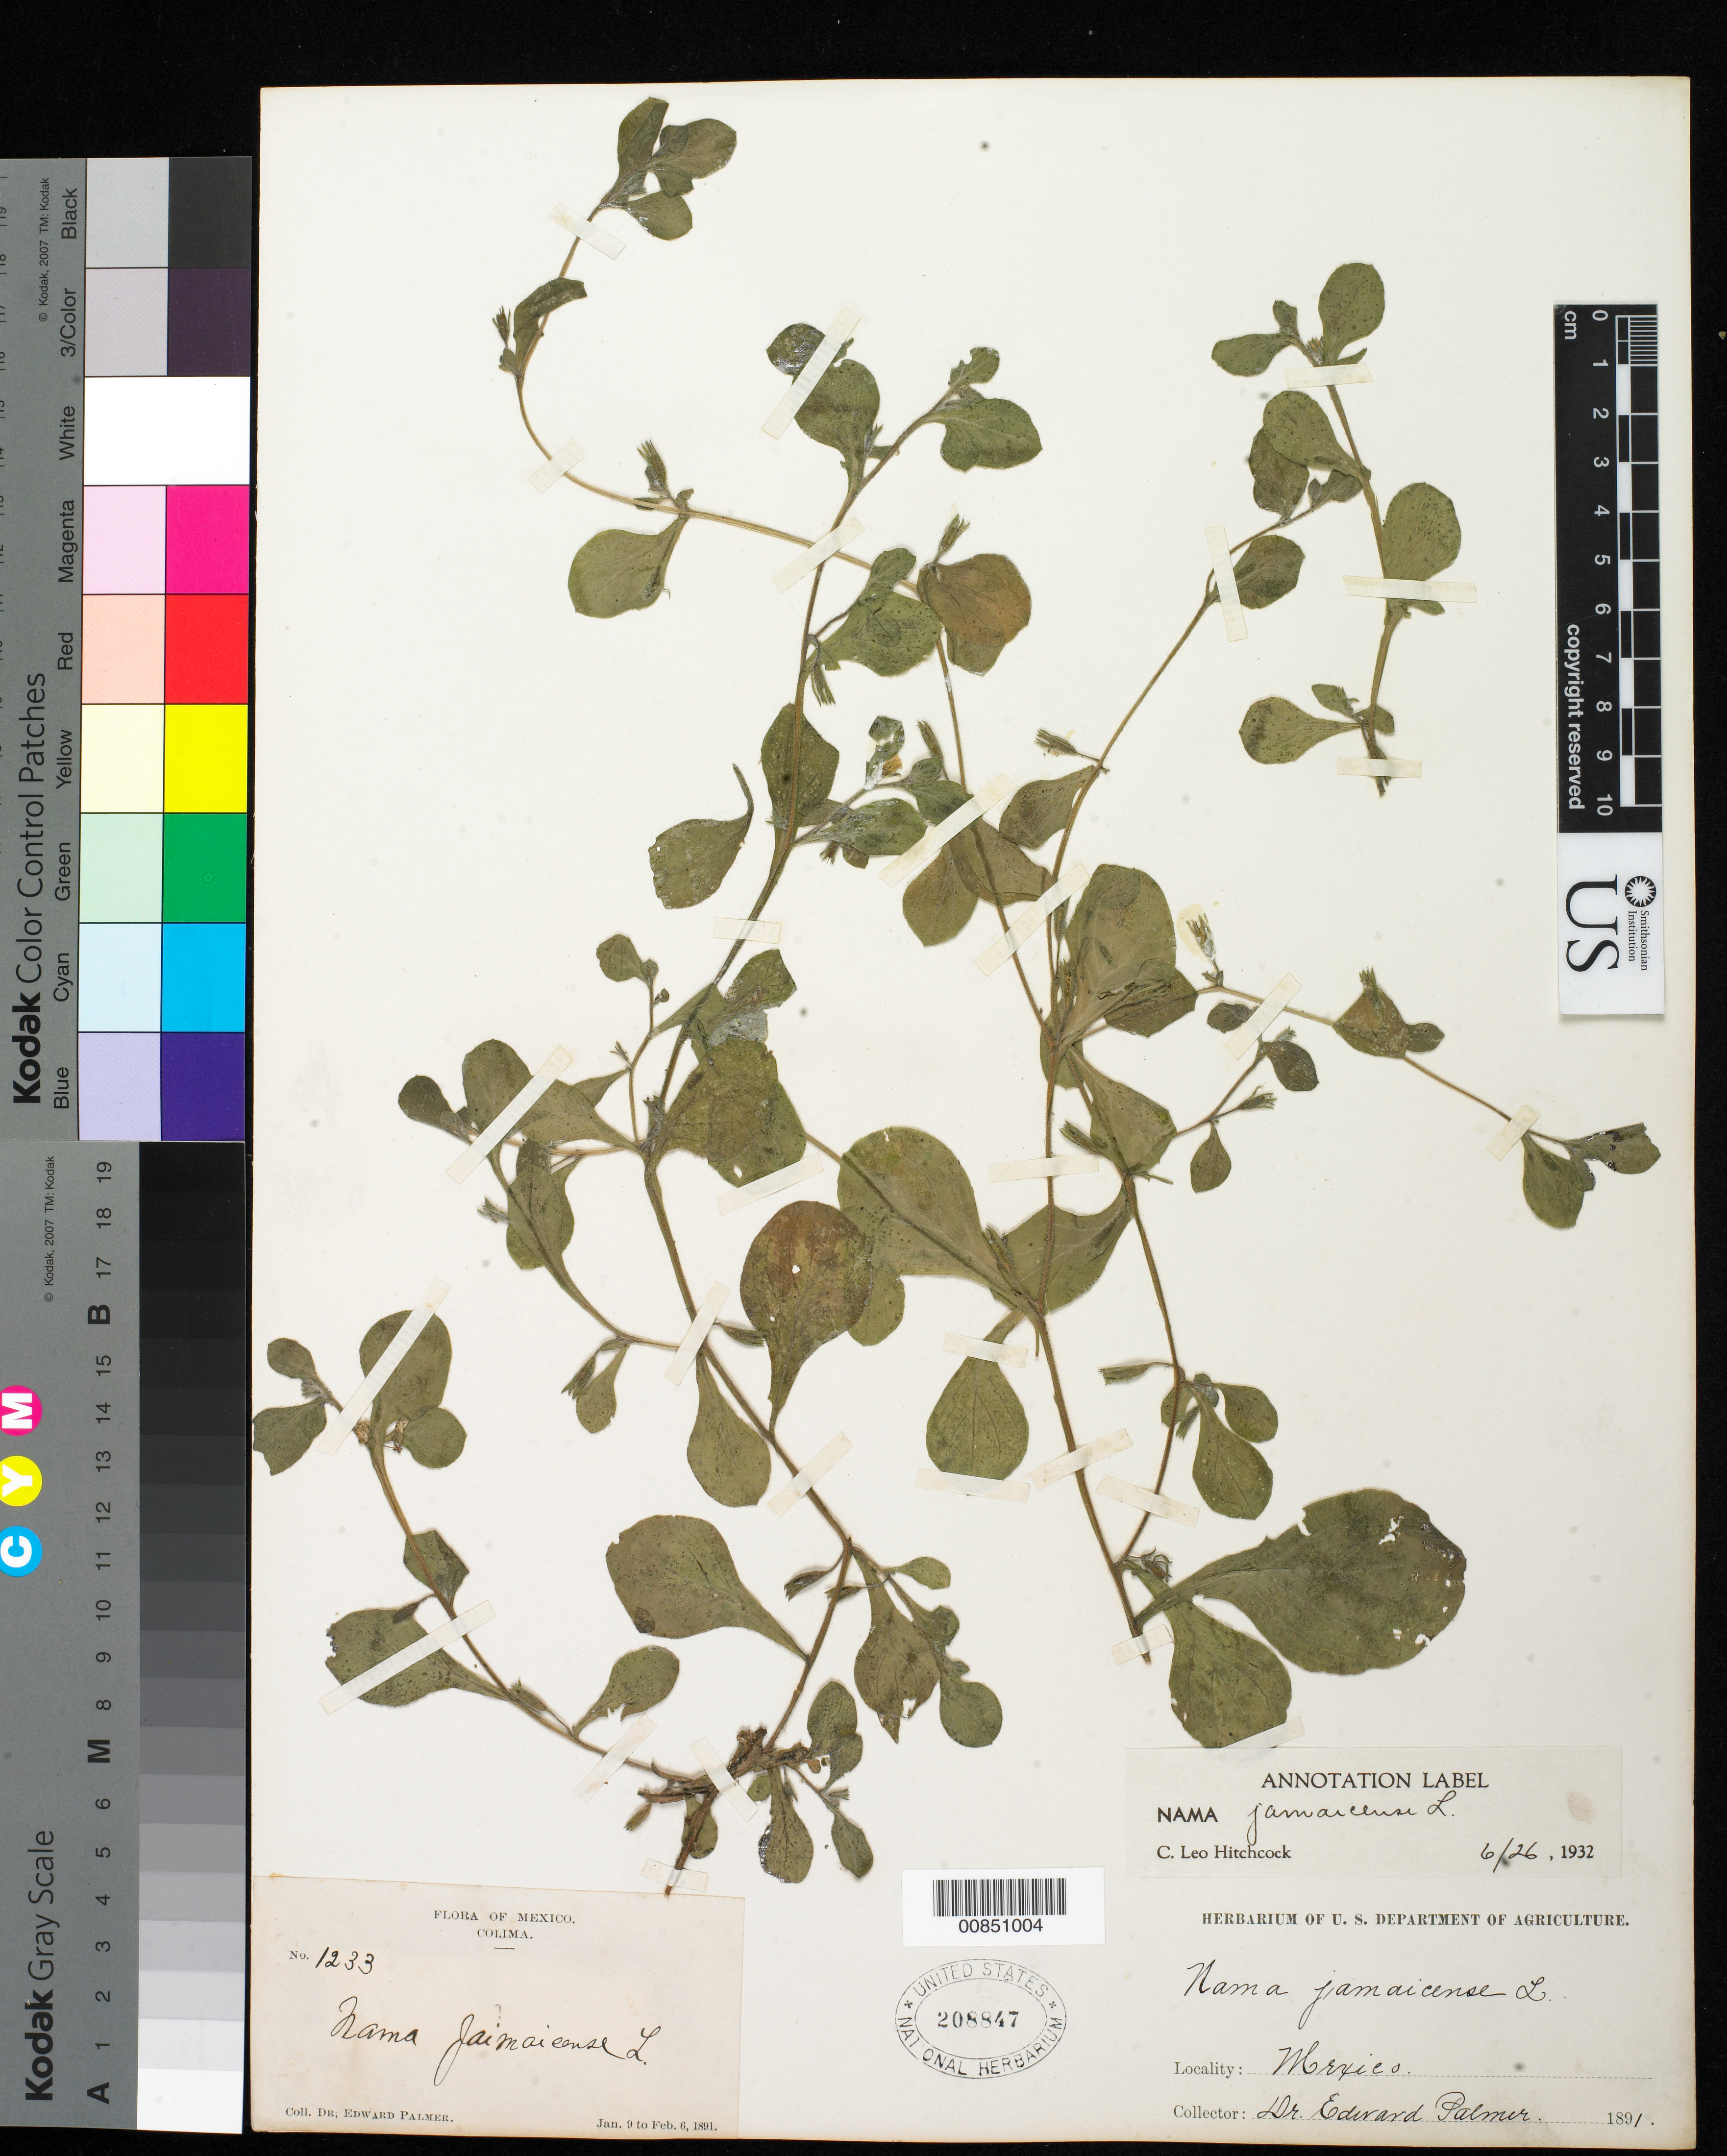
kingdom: Plantae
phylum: Tracheophyta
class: Magnoliopsida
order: Boraginales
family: Namaceae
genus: Nama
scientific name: Nama jamaicensis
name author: L.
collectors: E. Palmer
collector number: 1233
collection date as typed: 09 Jan 1891 to 06 Feb 1891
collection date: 1891-01-09/1891-02-06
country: Mexico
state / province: Colima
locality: Colima.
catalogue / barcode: US 208847